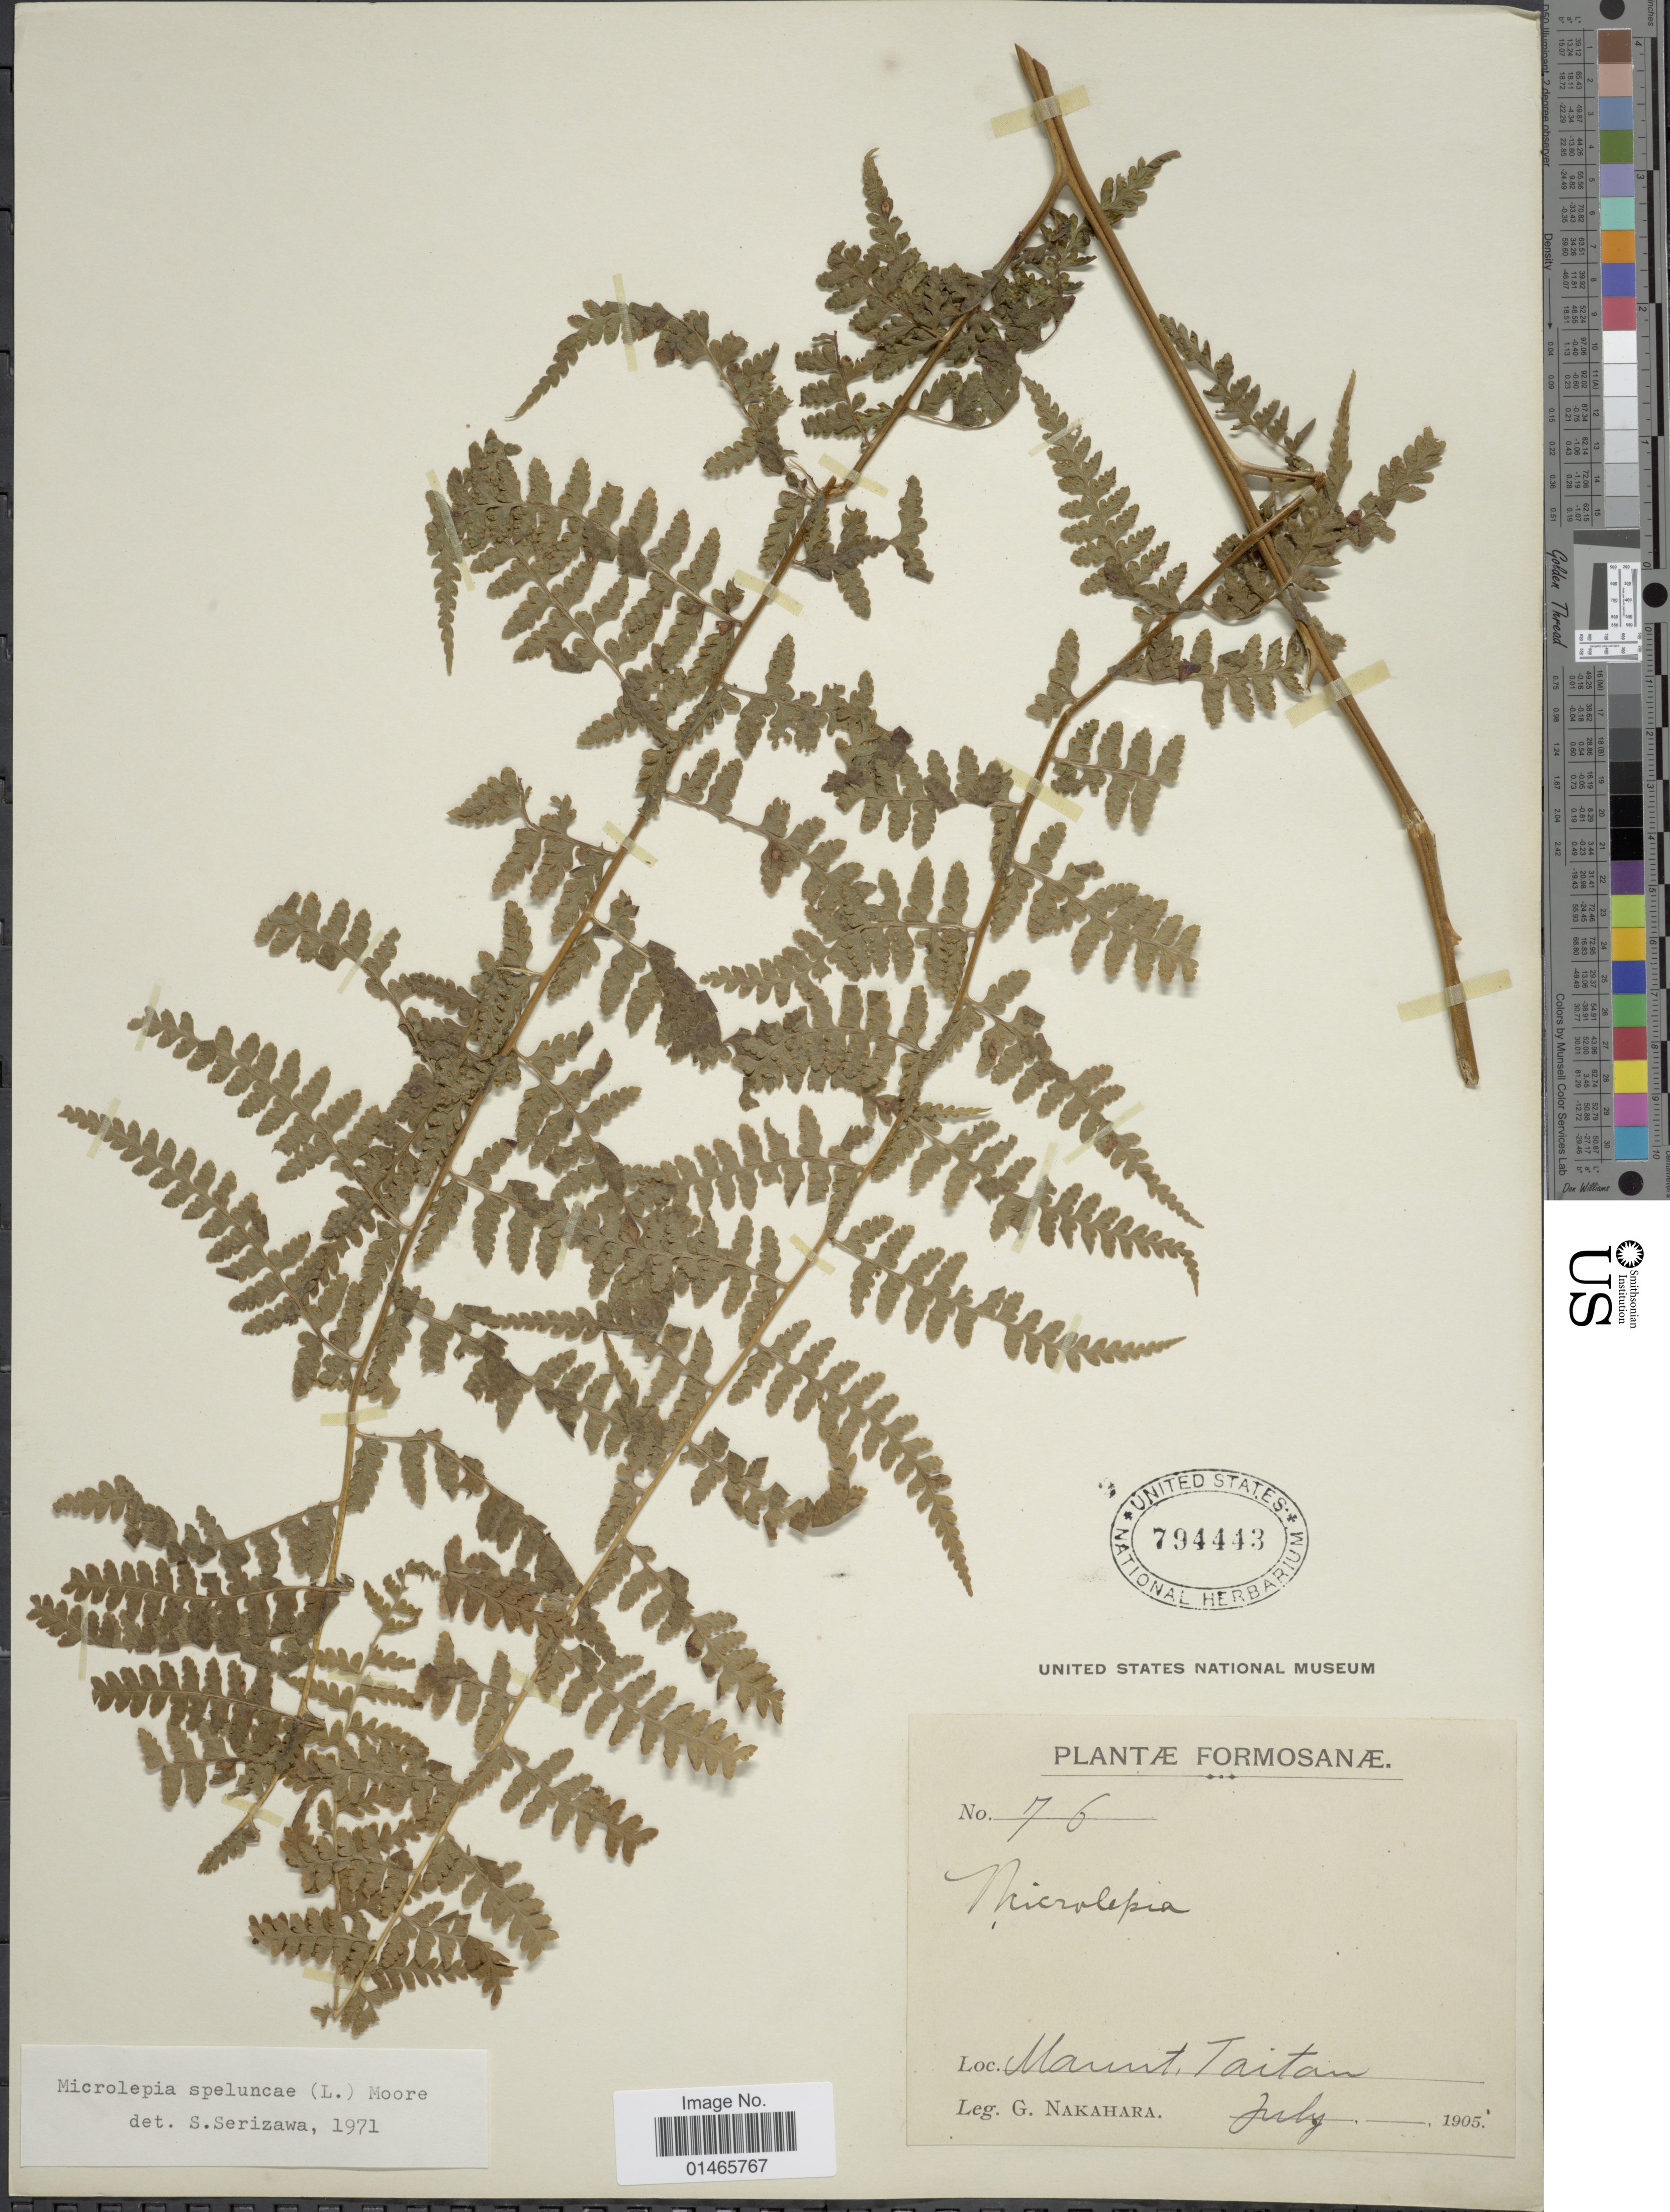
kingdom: Plantae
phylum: Tracheophyta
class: Polypodiopsida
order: Polypodiales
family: Dennstaedtiaceae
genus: Microlepia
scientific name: Microlepia speluncae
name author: (L.) T. Moore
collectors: G. Nakahara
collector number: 76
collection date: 1905-07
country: Taiwan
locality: Mount Taiton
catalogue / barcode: US 794443